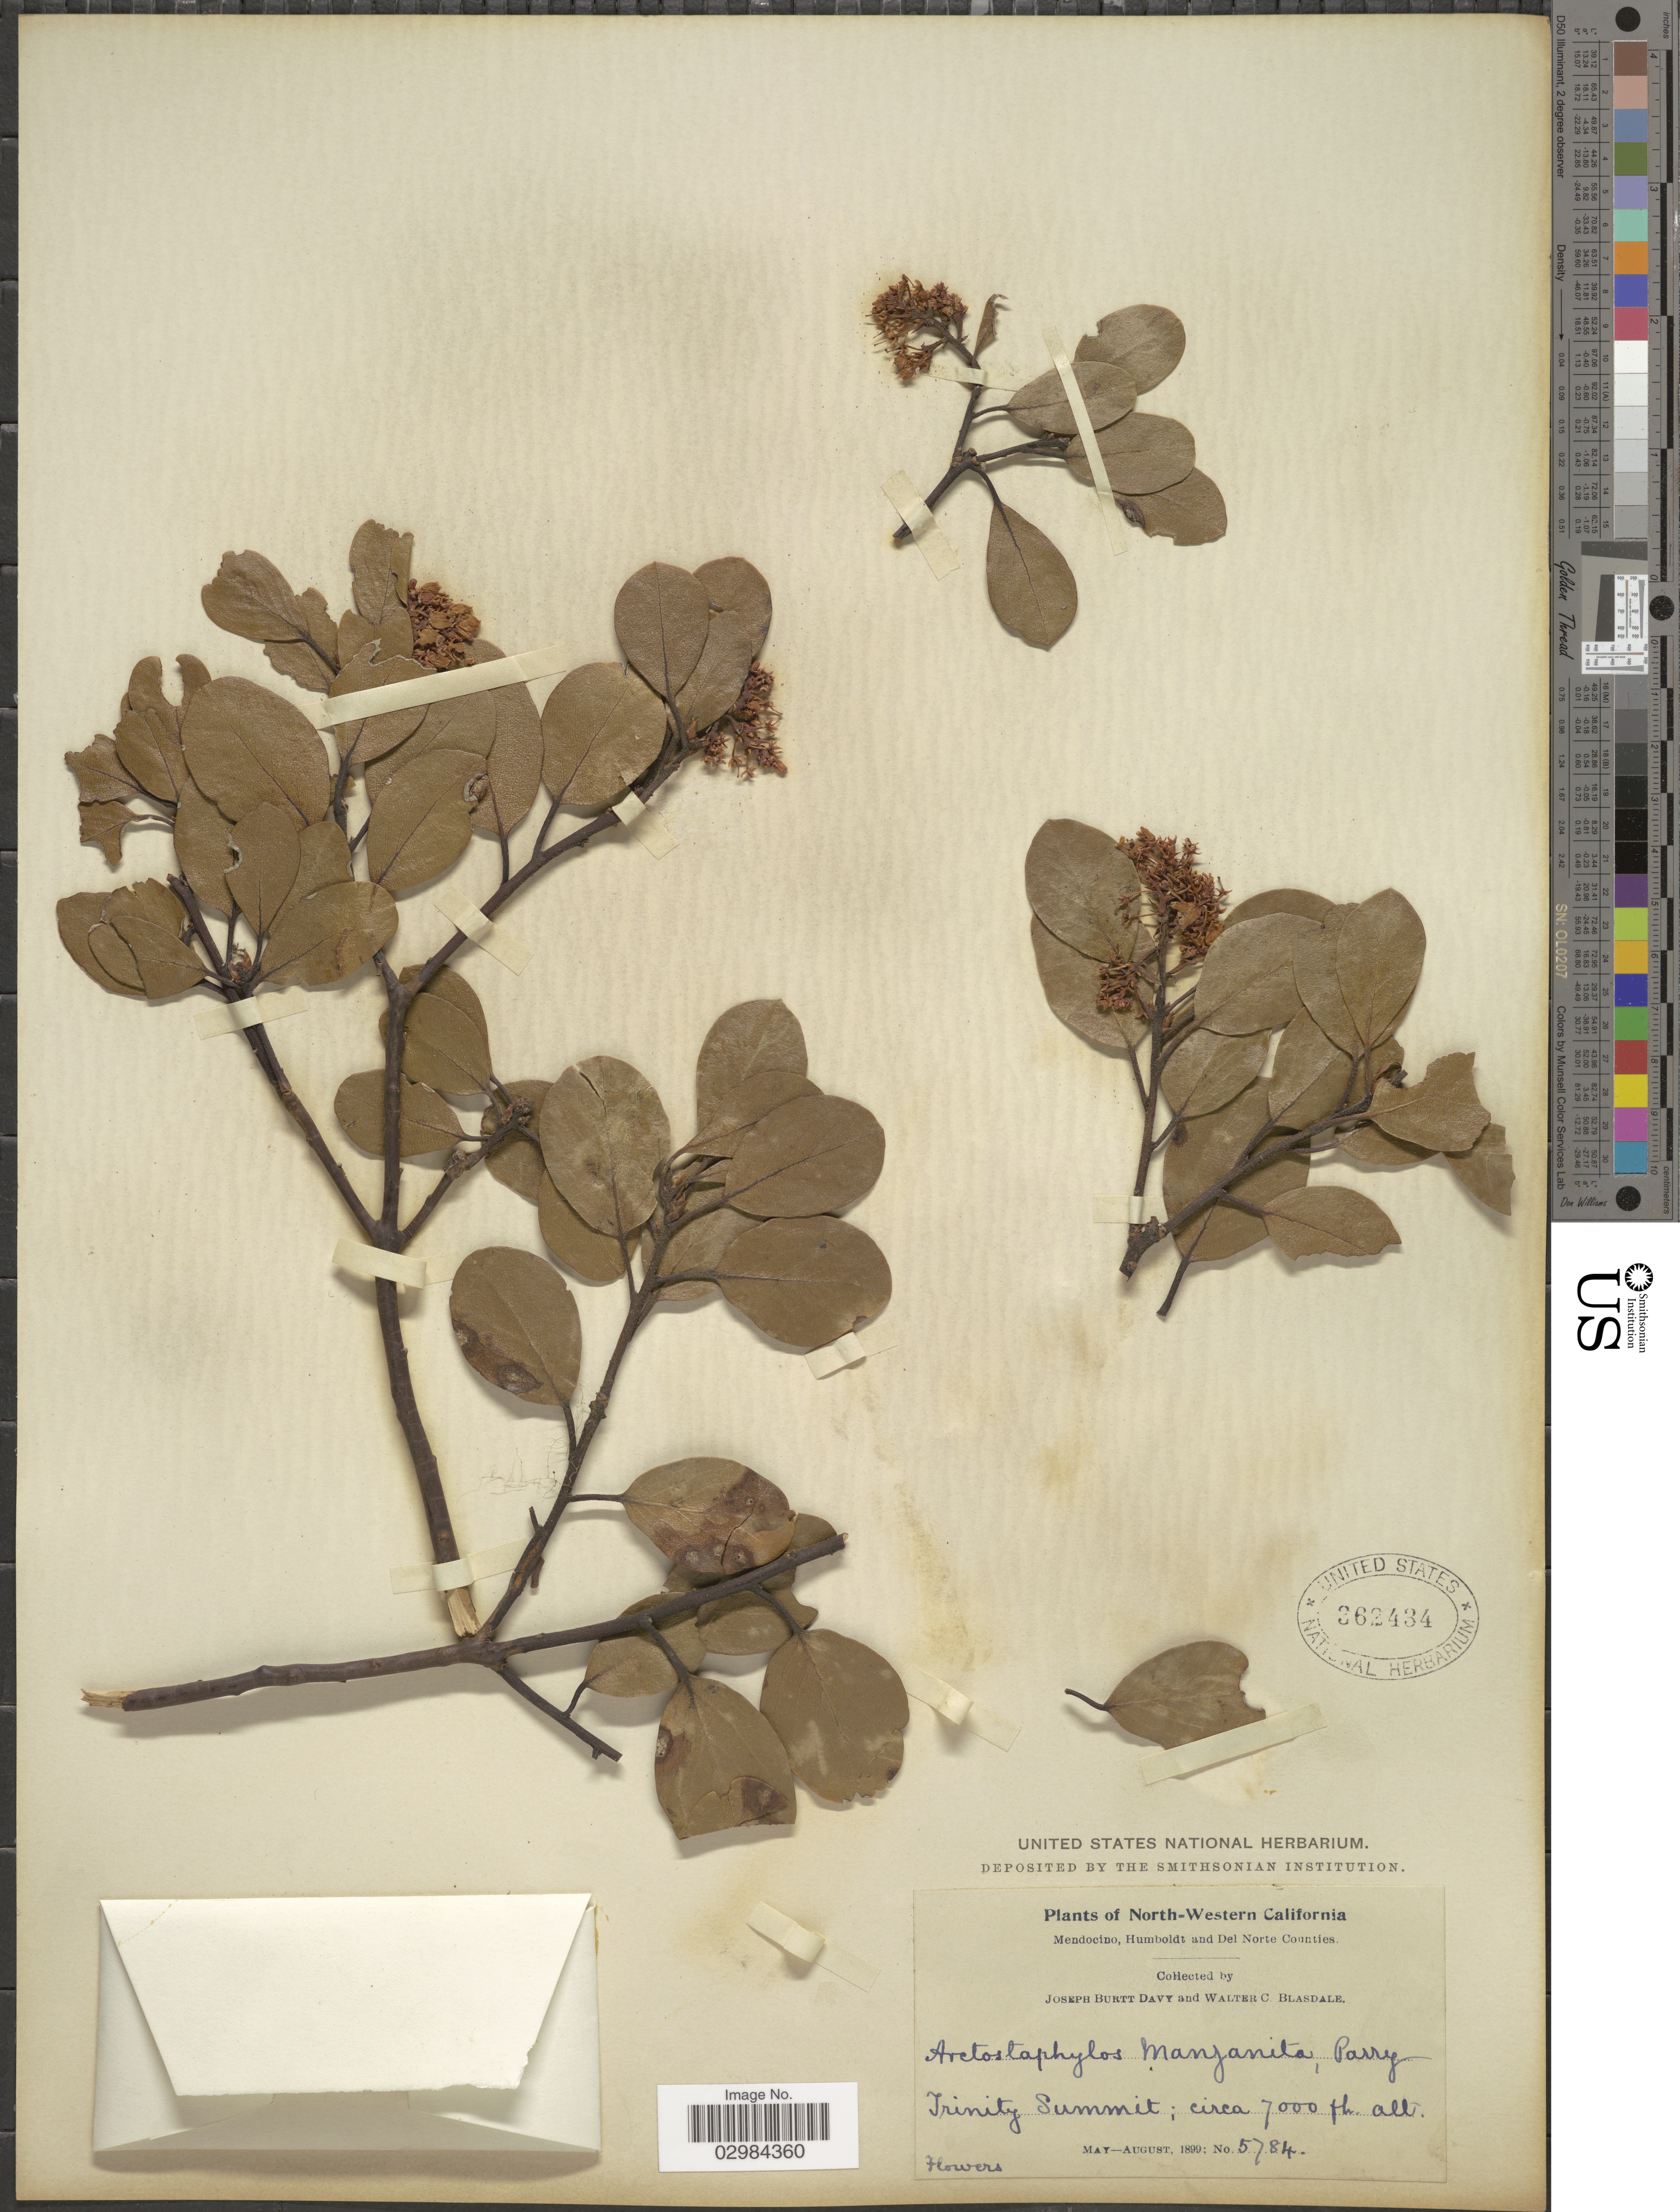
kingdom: Plantae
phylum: Tracheophyta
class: Magnoliopsida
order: Ericales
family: Ericaceae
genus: Arctostaphylos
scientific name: Arctostaphylos patula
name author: Greene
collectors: J. Burtt Davy & W. Blasdale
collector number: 5784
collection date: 1899-05/1899-08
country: United States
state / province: California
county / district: Mendocino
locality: North-Western California, Mendocino, Humboldt and Del Norte Counties, Trinity Summit.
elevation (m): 2134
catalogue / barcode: US 362434